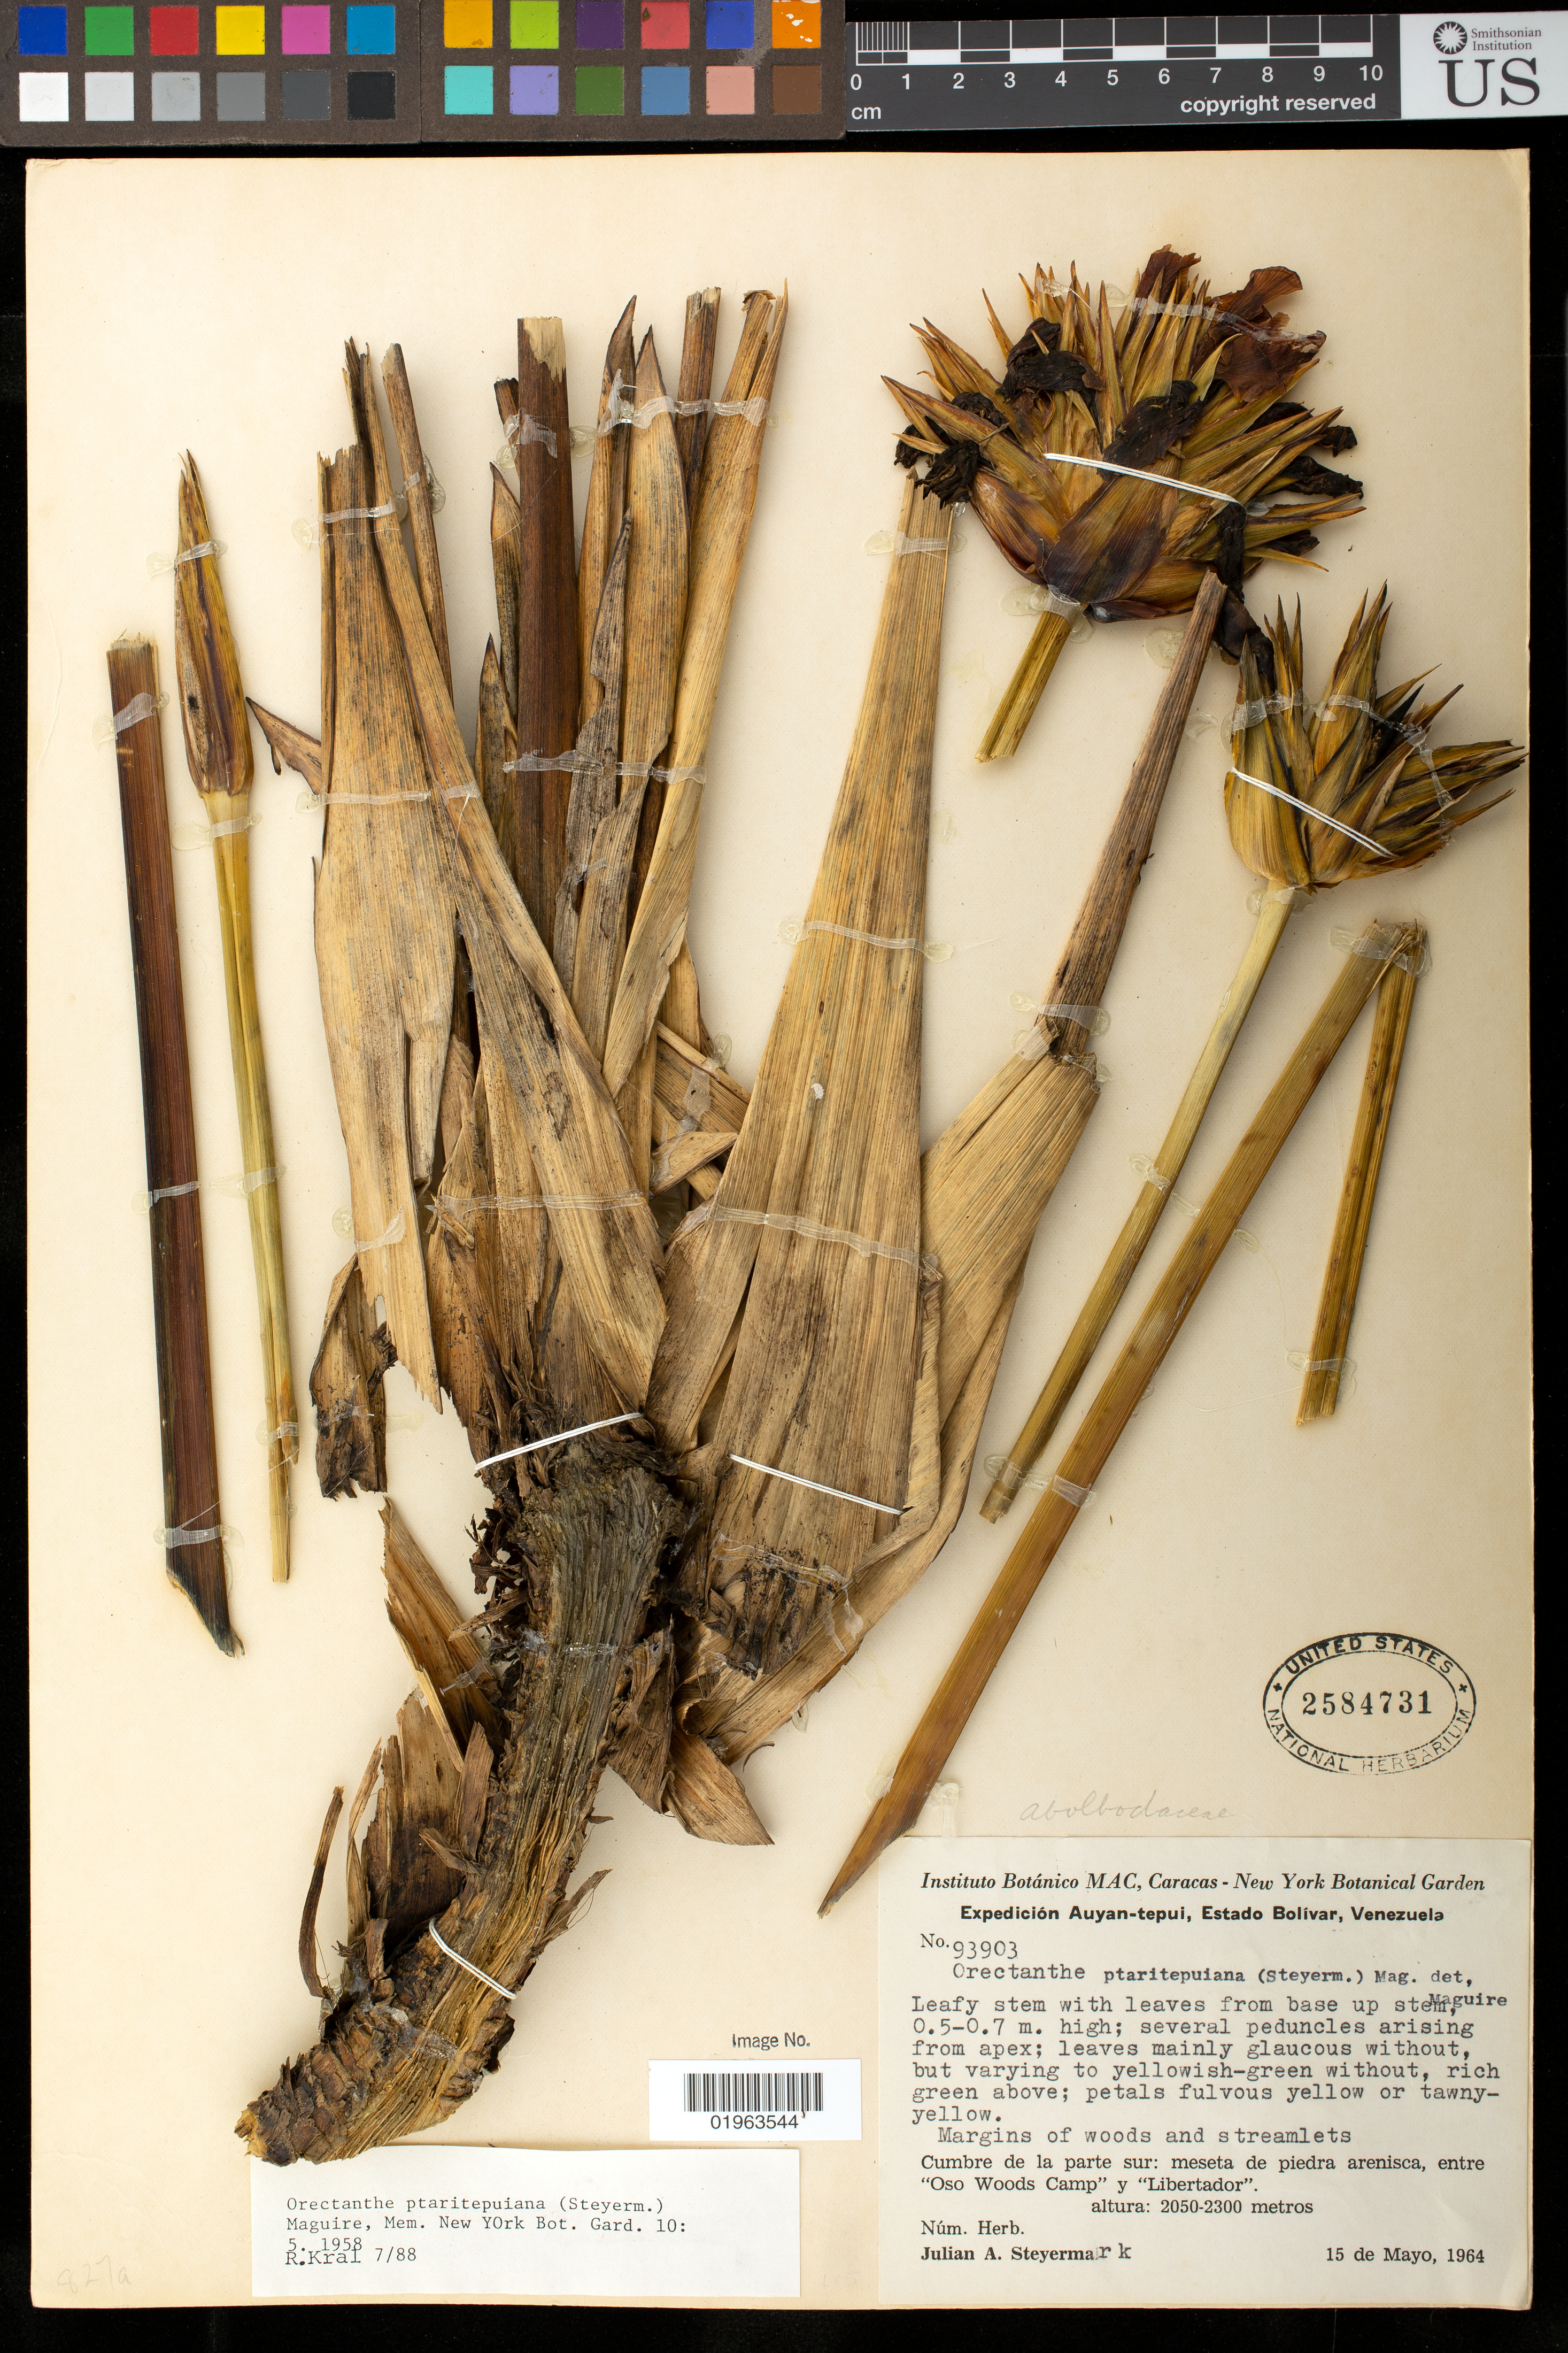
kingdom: Plantae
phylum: Tracheophyta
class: Liliopsida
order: Poales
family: Xyridaceae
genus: Orectanthe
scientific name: Orectanthe ptaritepuiana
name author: (Steyerm.) Maguire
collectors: J. Steyermark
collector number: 93903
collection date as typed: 15-May-64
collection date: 1964-05-15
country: Venezuela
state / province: Bolívar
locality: Auyan-tepuí, entre Oso Woods Camp y Libertador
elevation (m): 2050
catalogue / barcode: US 2584731